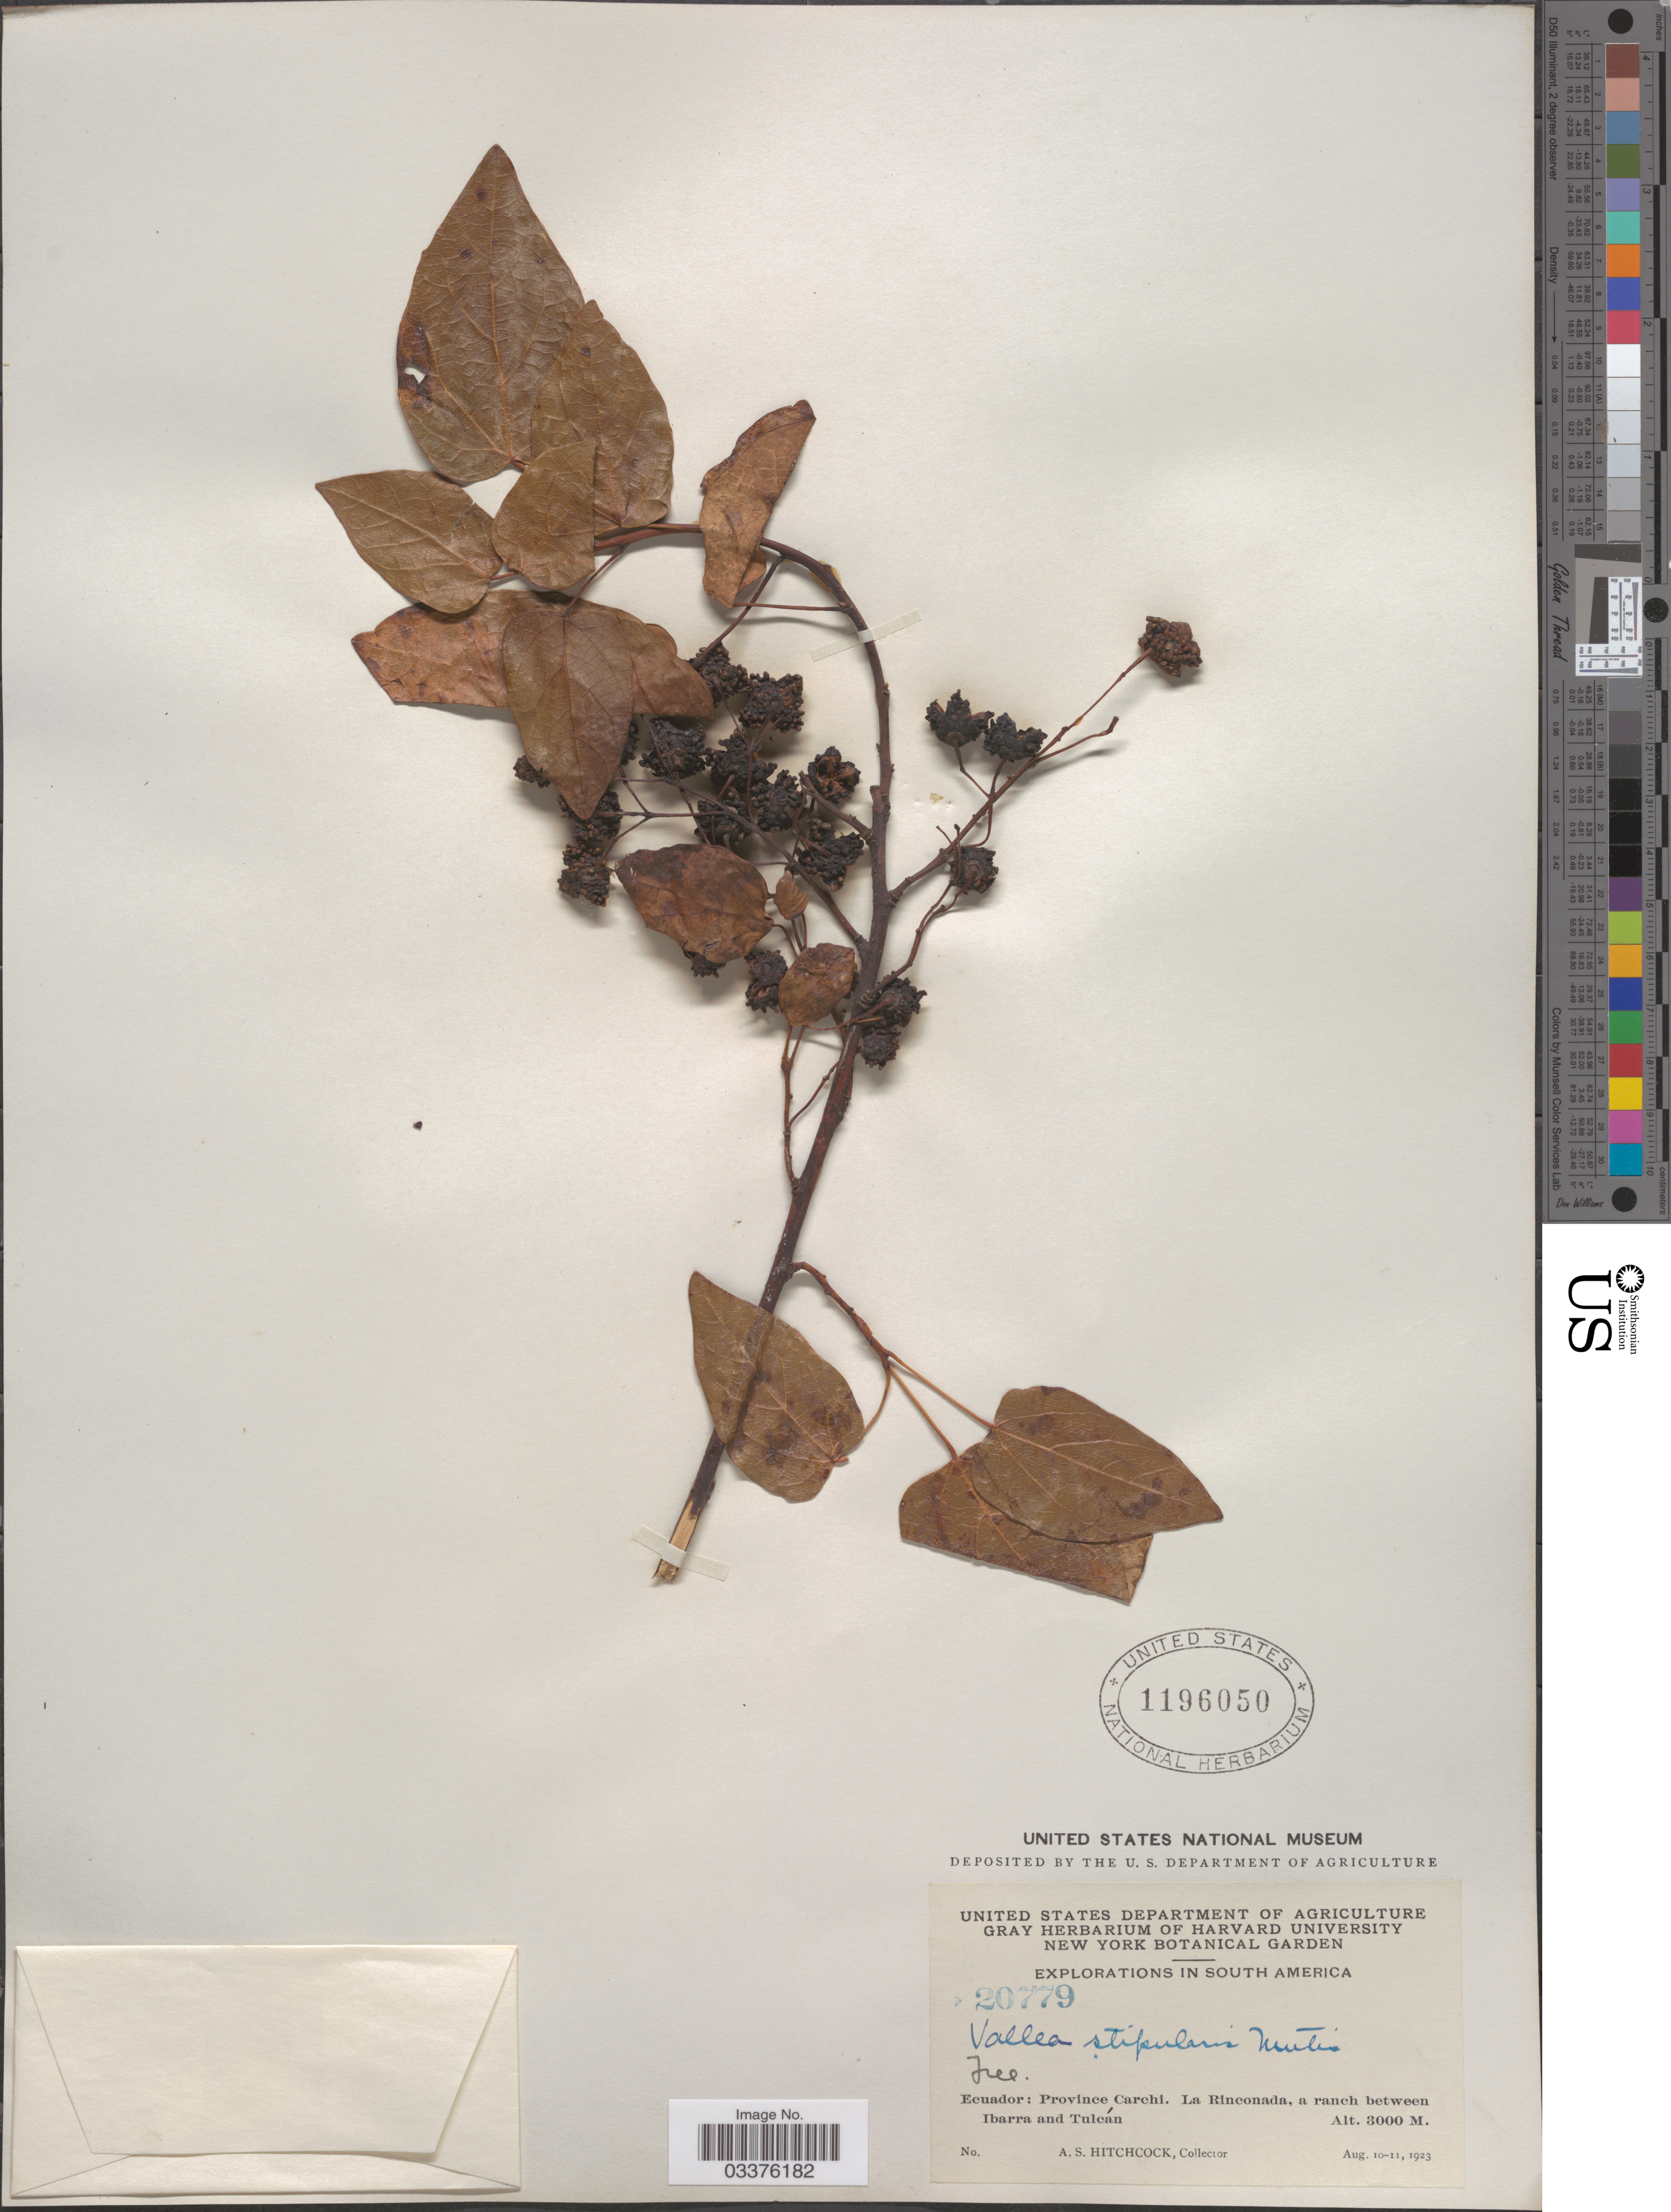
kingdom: Plantae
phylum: Tracheophyta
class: Magnoliopsida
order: Oxalidales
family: Elaeocarpaceae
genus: Vallea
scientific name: Vallea pubescens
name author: Kunth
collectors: A. S. Hitchcock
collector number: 20779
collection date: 1923-08-10/1923-08-11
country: Ecuador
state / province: Carchi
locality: La Rinconada, a ranch between Ibarra and Tulcán.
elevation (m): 3000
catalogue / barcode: US 1196050